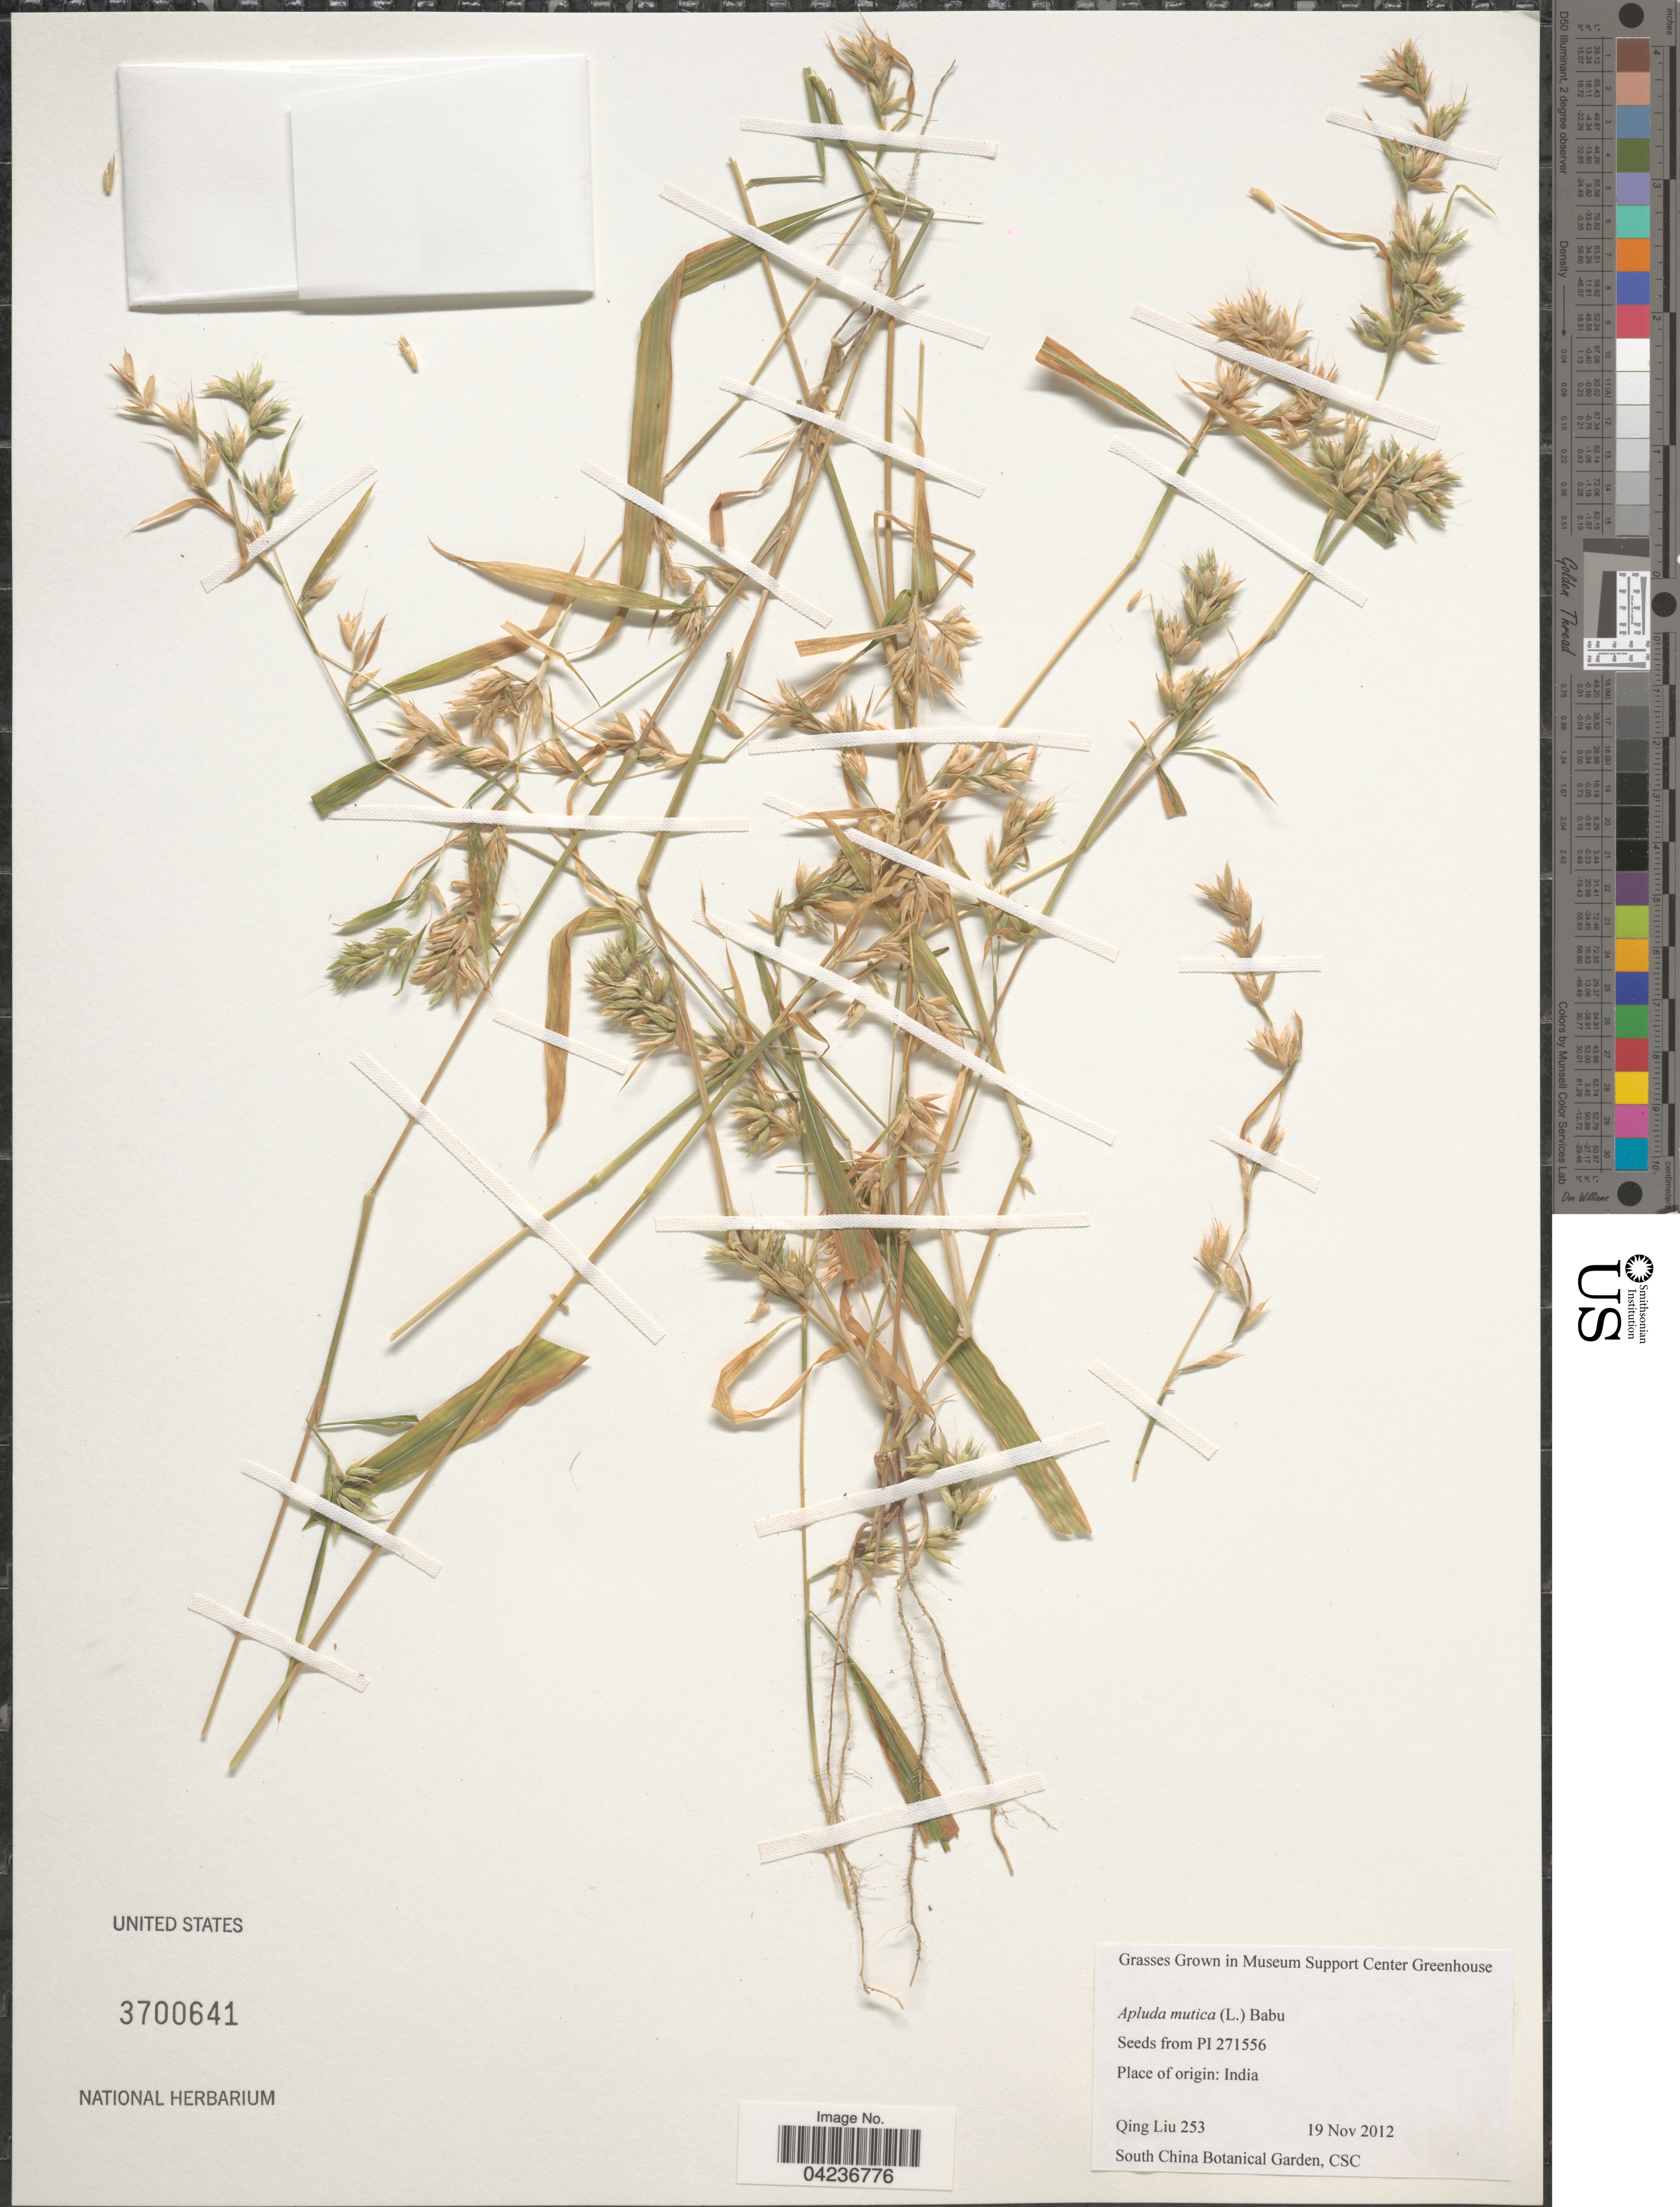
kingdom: Plantae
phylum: Tracheophyta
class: Liliopsida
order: Poales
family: Poaceae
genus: Apluda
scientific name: Apluda mutica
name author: L.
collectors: Q. Liu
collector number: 253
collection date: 2012-11-19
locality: In Museum Support Center Greenhouse.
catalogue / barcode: US 3700641